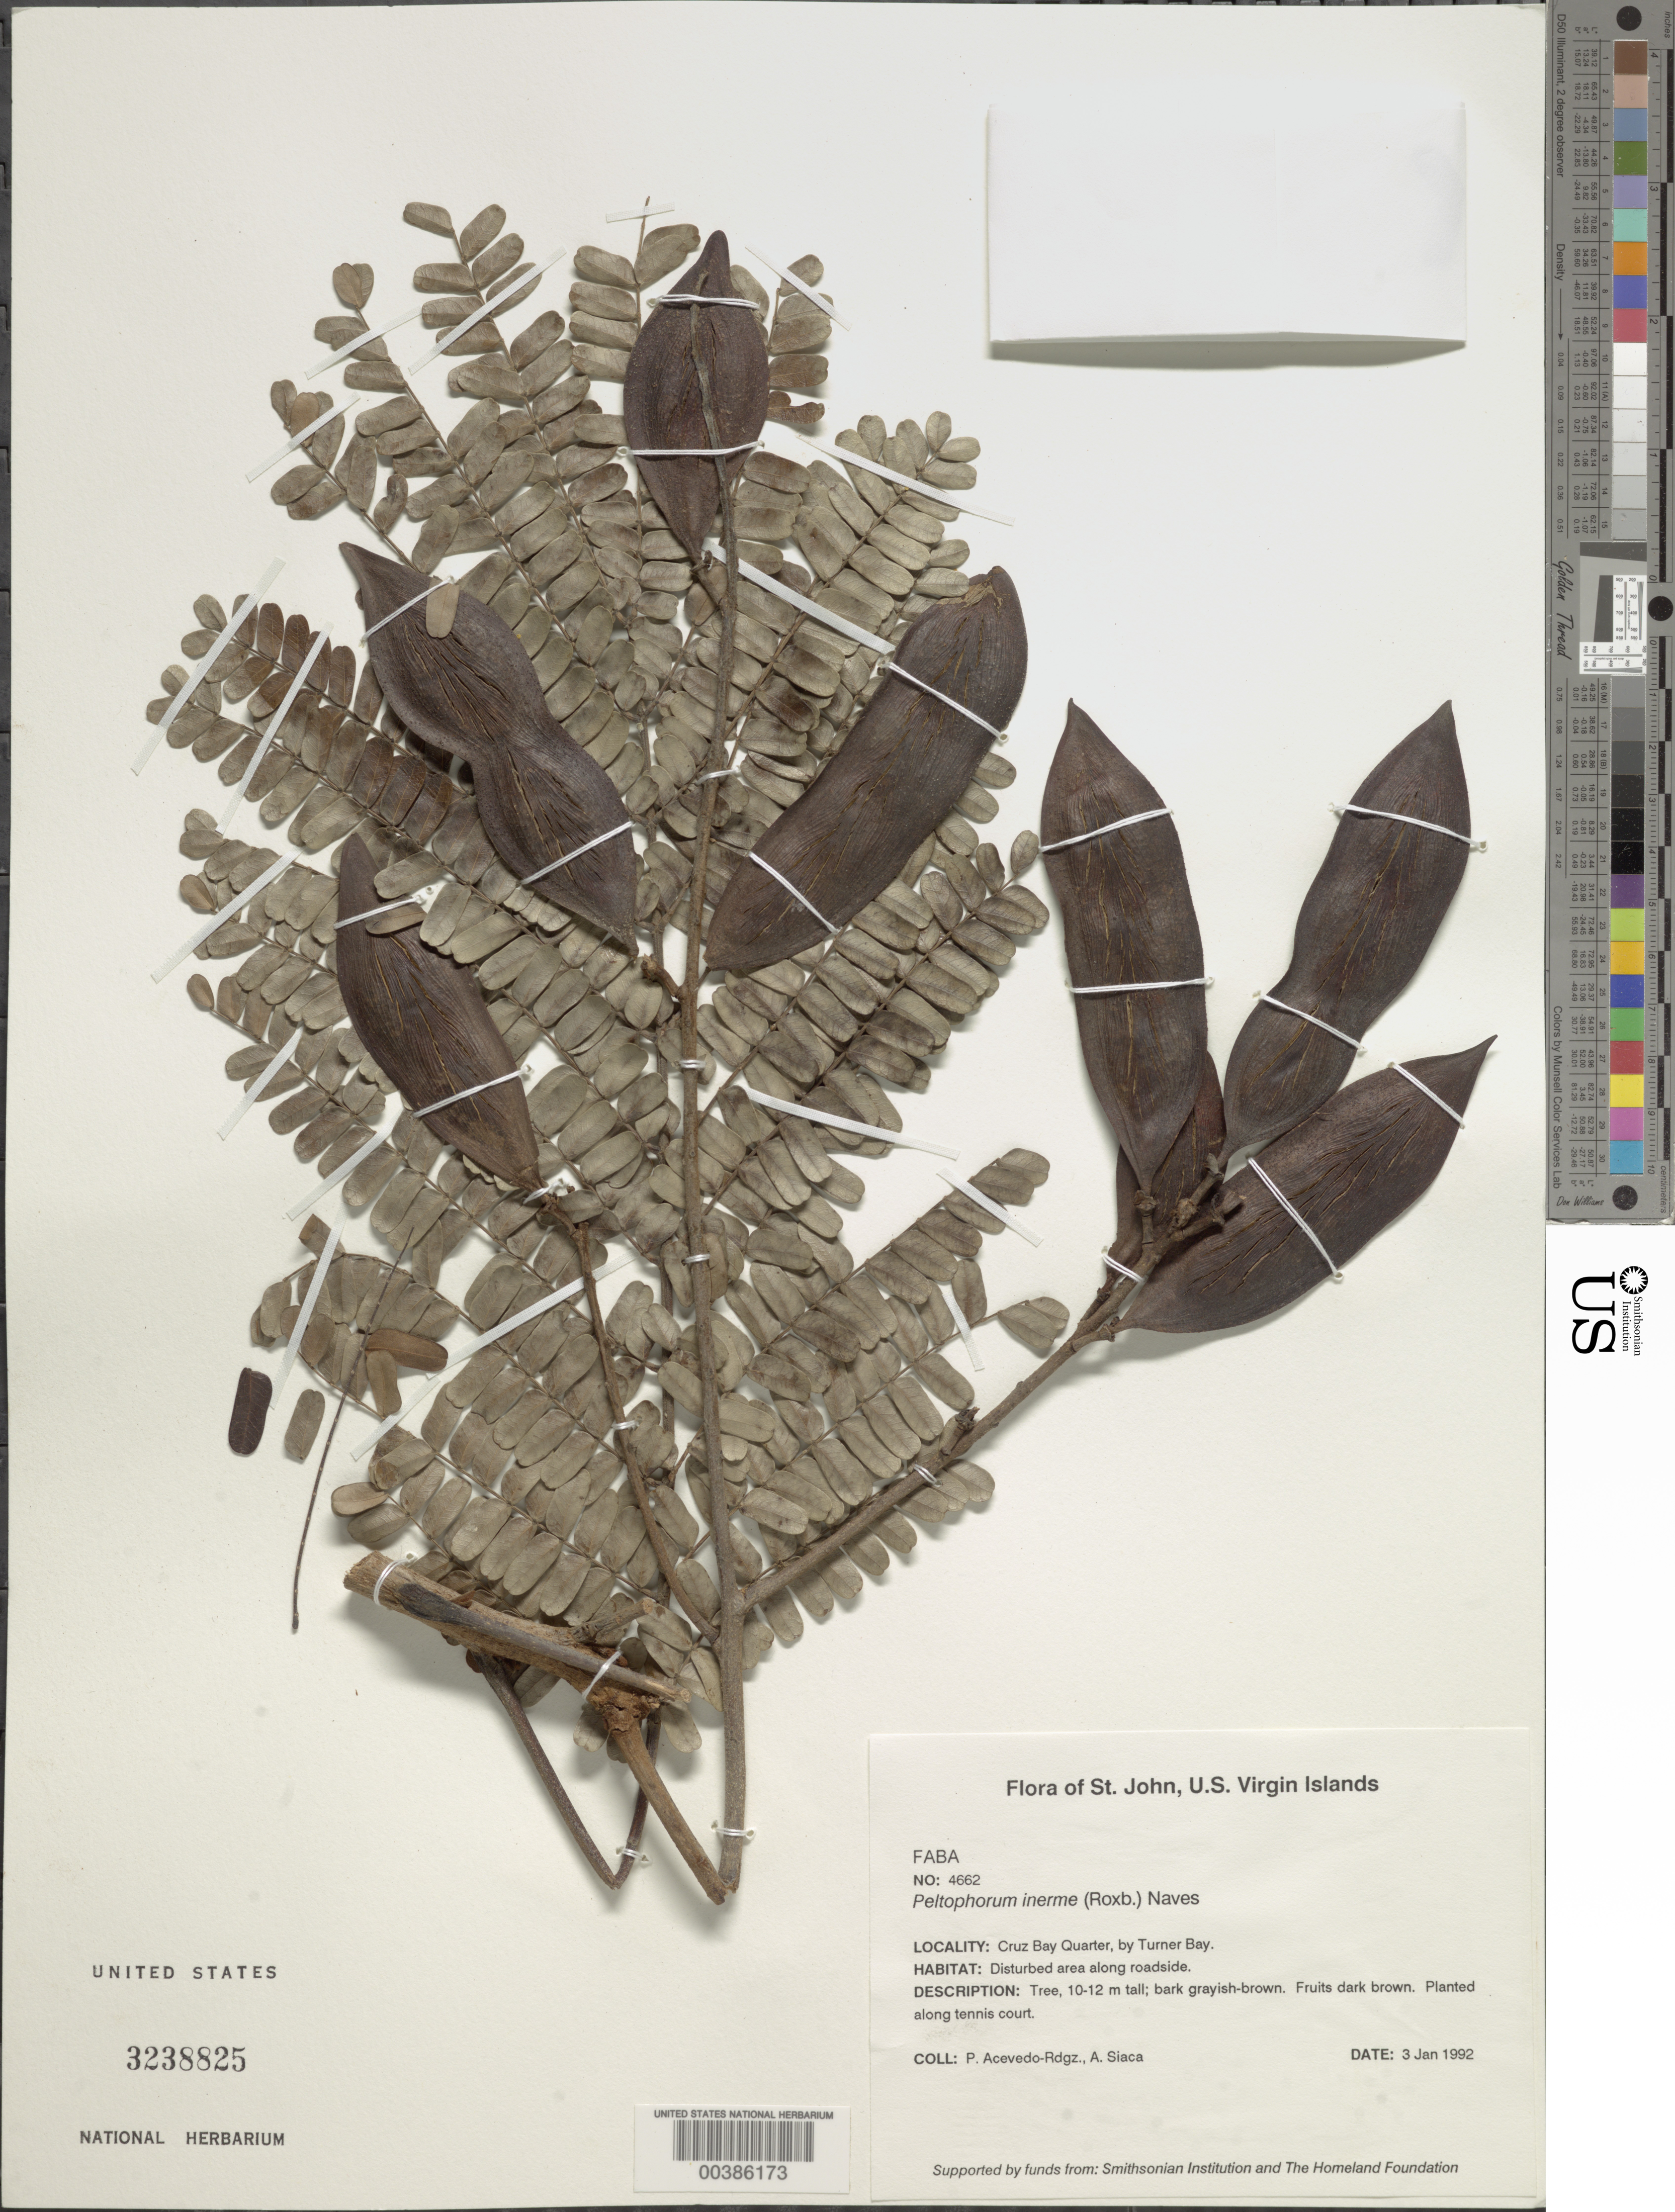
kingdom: Plantae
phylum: Tracheophyta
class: Magnoliopsida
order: Fabales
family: Fabaceae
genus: Peltophorum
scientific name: Peltophorum pterocarpum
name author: (DC.) Backer ex K. Heyne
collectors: P. Acevedo-Rodr. & A. Siaca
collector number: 4662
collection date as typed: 03 Jan 1992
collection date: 1992-01-03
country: U.S. Virgin Islands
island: St. John Island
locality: Cruz bay quarter, by turner bay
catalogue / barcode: US 3238825